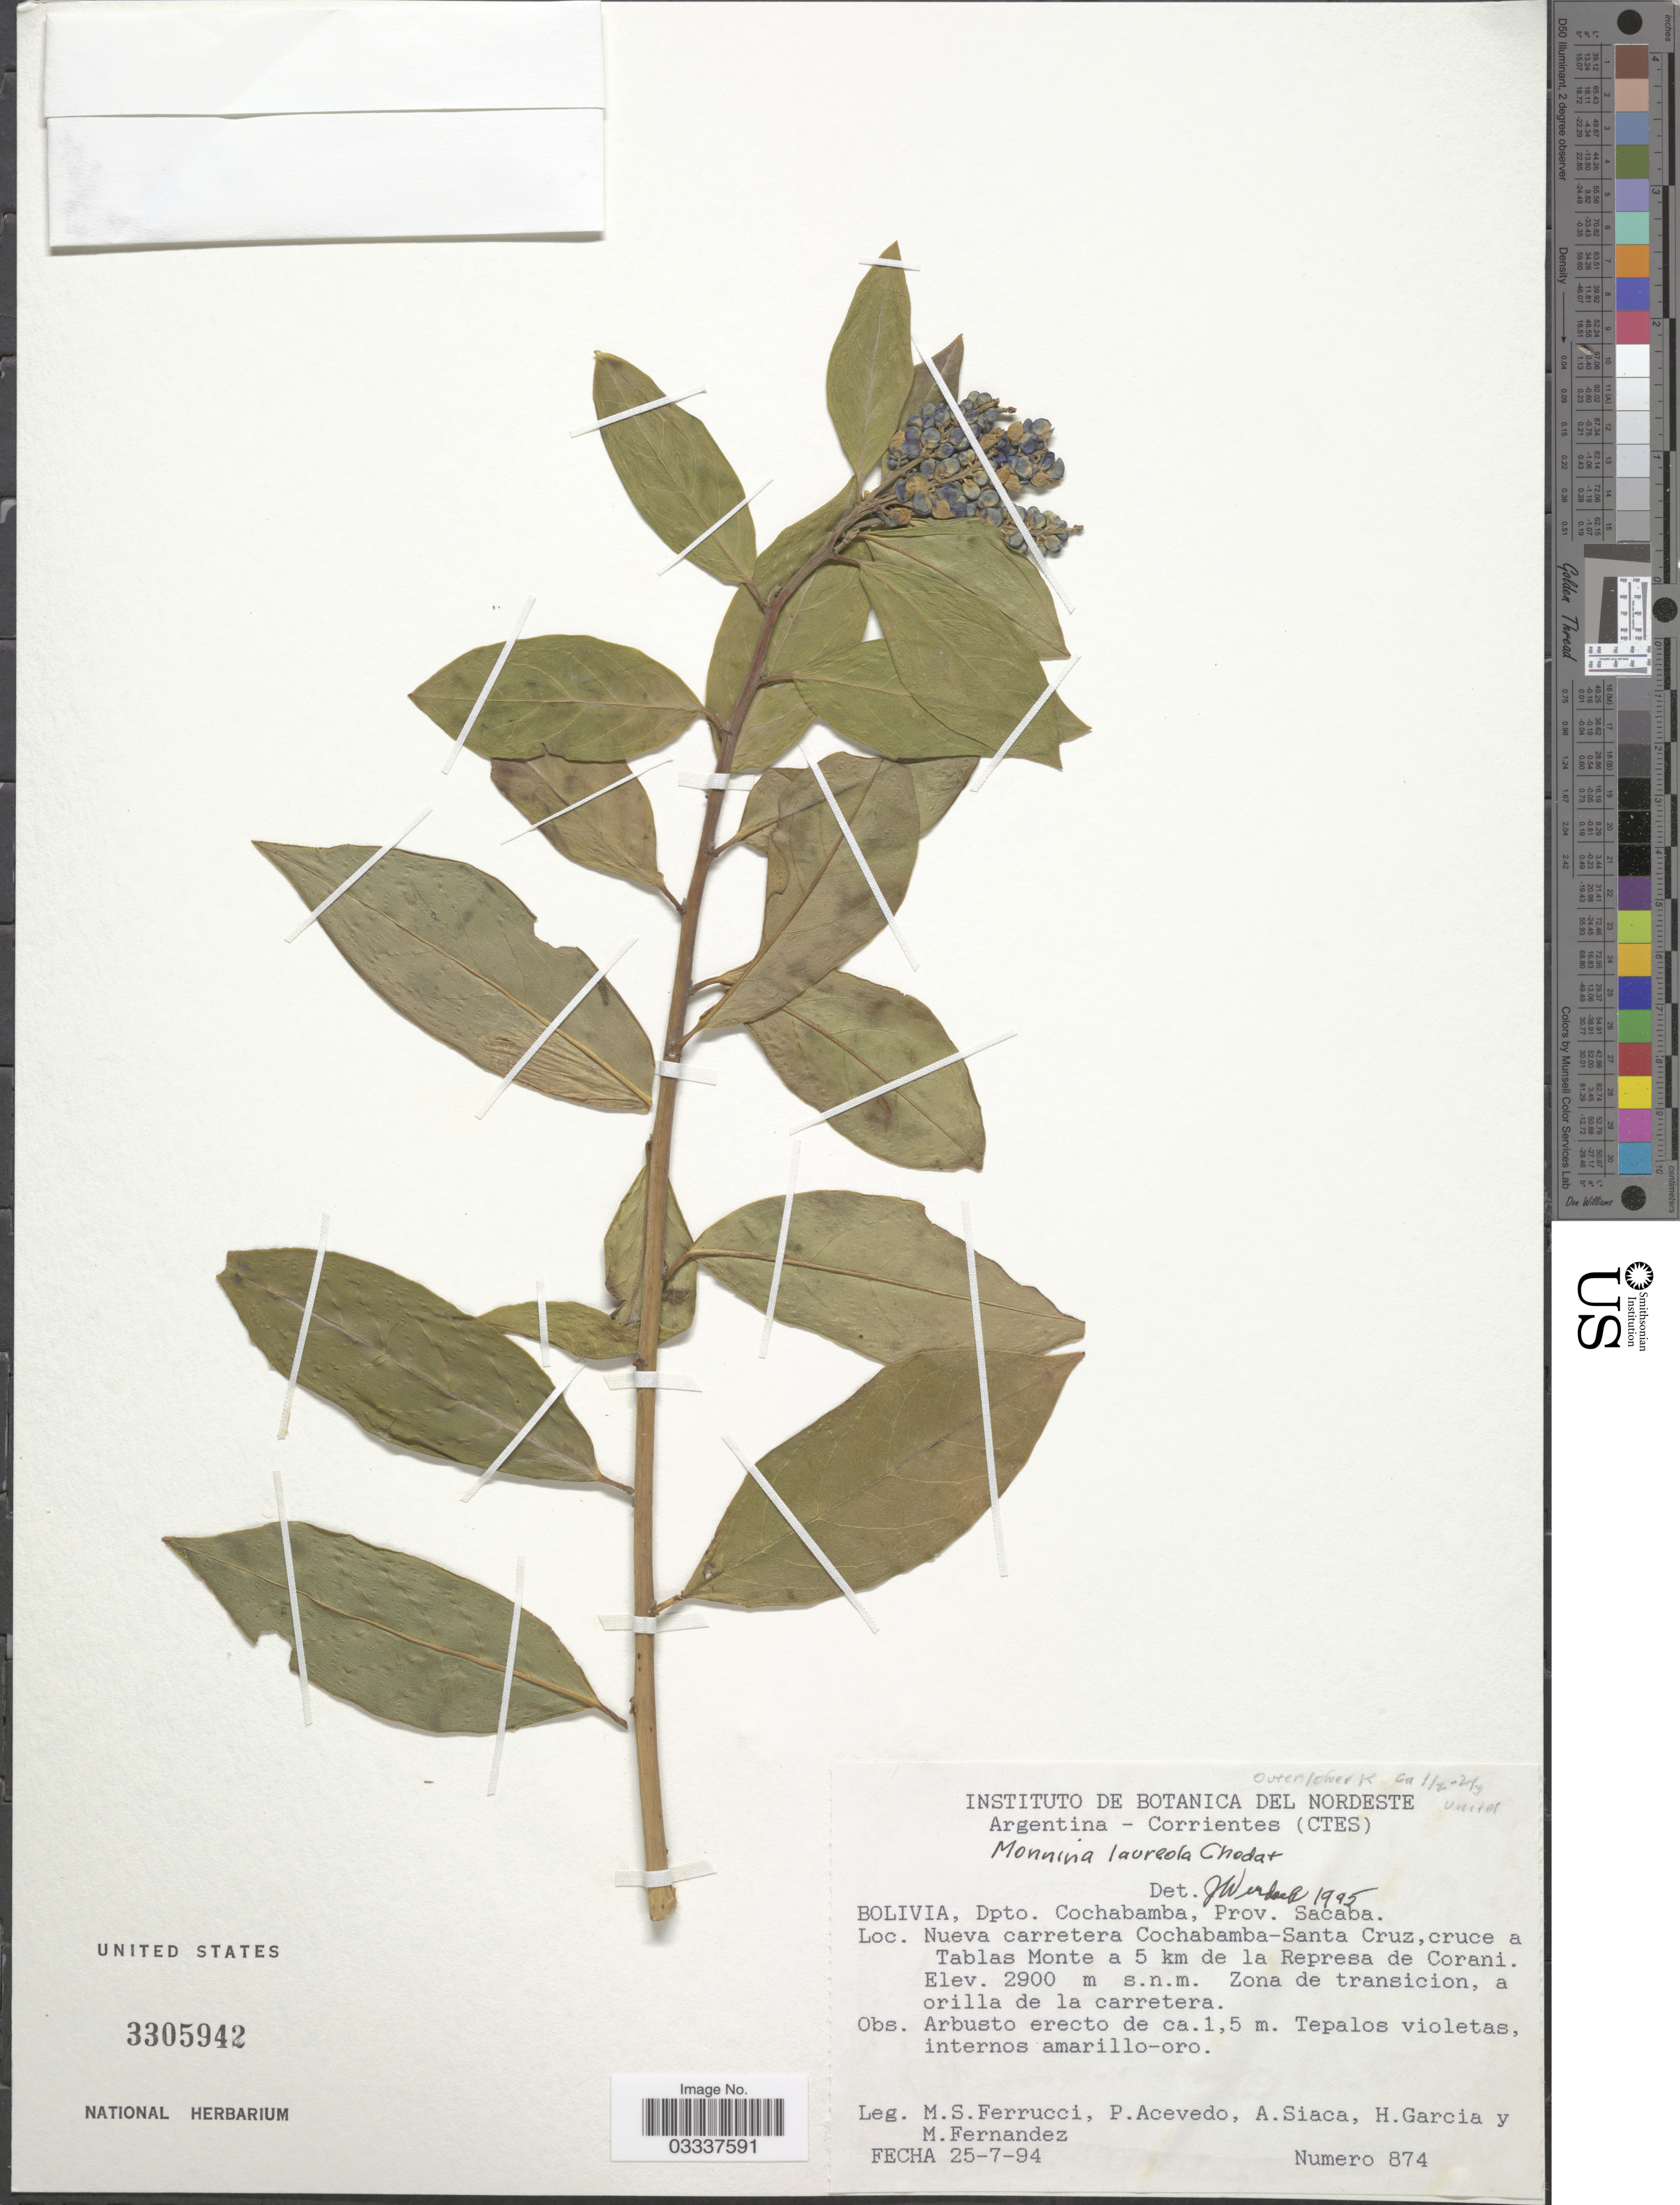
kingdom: Plantae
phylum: Tracheophyta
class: Magnoliopsida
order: Fabales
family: Polygalaceae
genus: Monnina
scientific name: Monnina laureola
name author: Chodat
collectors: M. S. Ferrucci, P. Acevedo-Rodr., A. Siaca, H. Garcia & M. Fernandez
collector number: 874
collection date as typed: Transcribed d/m/y: 25/7/94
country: Bolivia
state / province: Cochabamba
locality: Dpto. Cochabamba, Prov. Sacaba. Nueva carretera Cochabamba-Santa Cruz, cruce a Tablas Monte a 5 km de la Represa de Corani.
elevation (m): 2900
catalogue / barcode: US 3305942